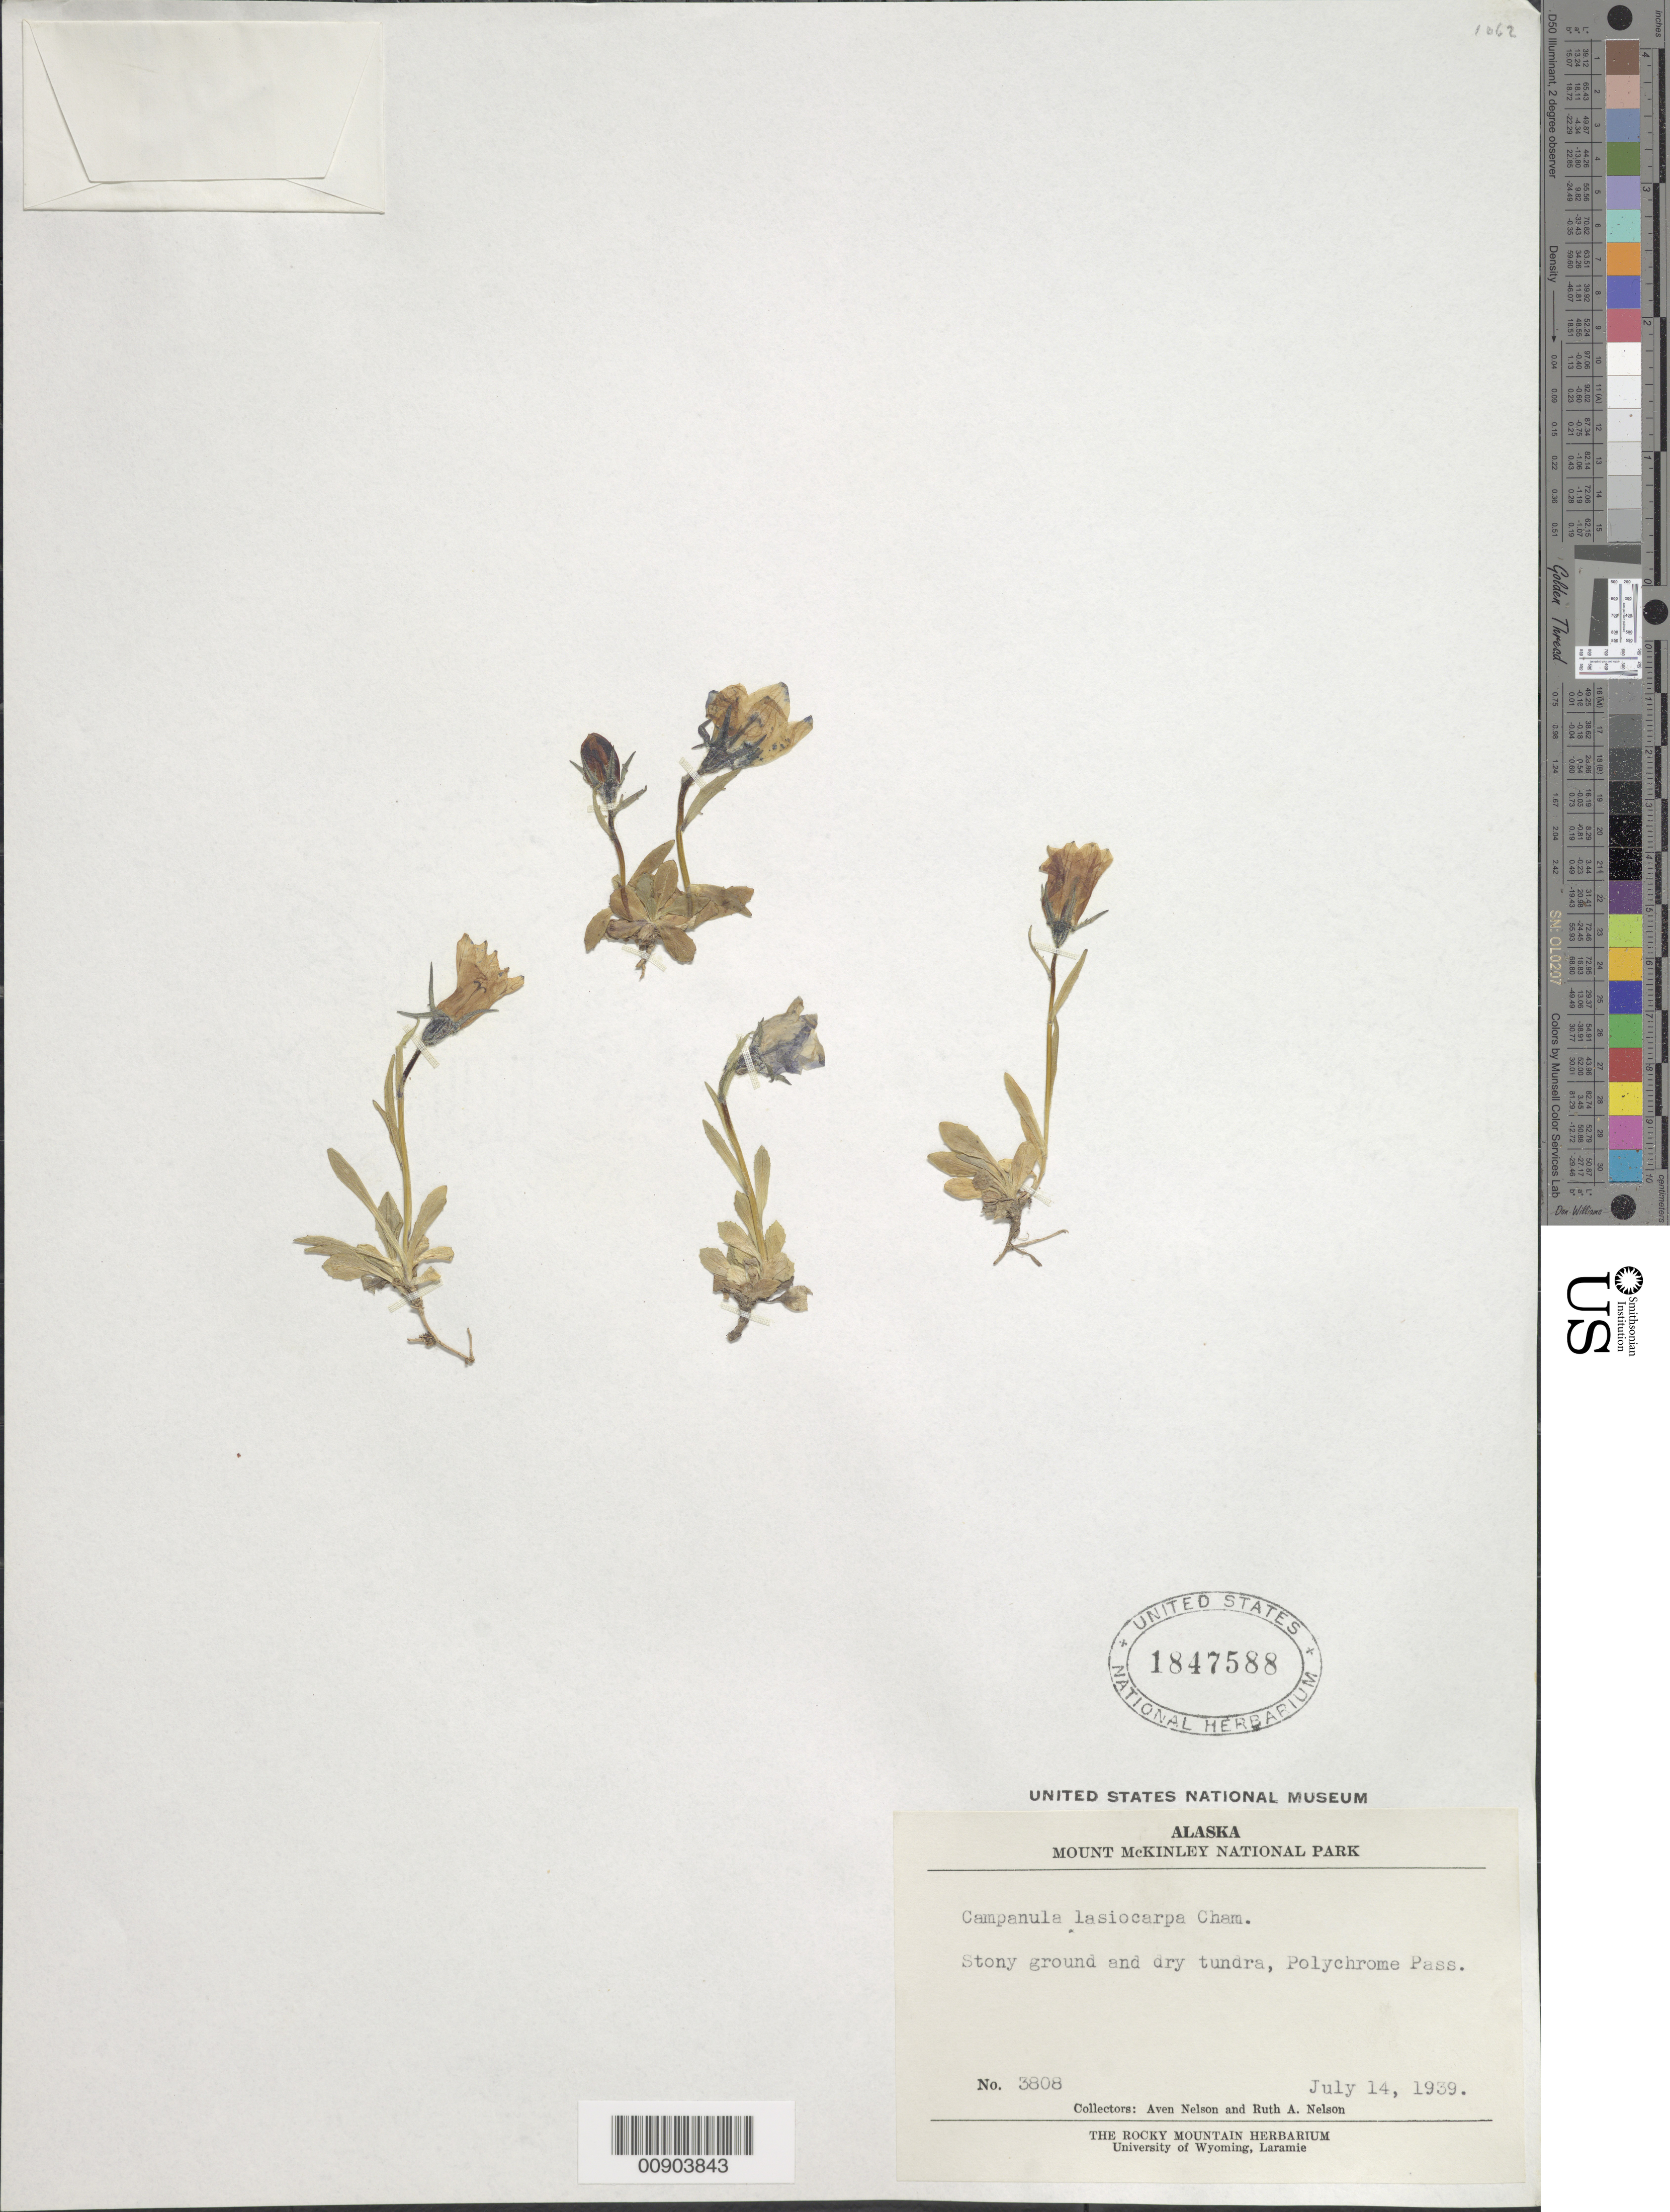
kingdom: Plantae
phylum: Tracheophyta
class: Magnoliopsida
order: Asterales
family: Campanulaceae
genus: Campanula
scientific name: Campanula lasiocarpa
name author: Cham.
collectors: A. Nelson & R. A. Nelson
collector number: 3808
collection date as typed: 14 Jul 1939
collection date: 1939-07-14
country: United States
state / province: Alaska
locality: Mt. McKinley National Park, Polychrome Pass.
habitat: Stony ground and dry tundra.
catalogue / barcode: US 1847588